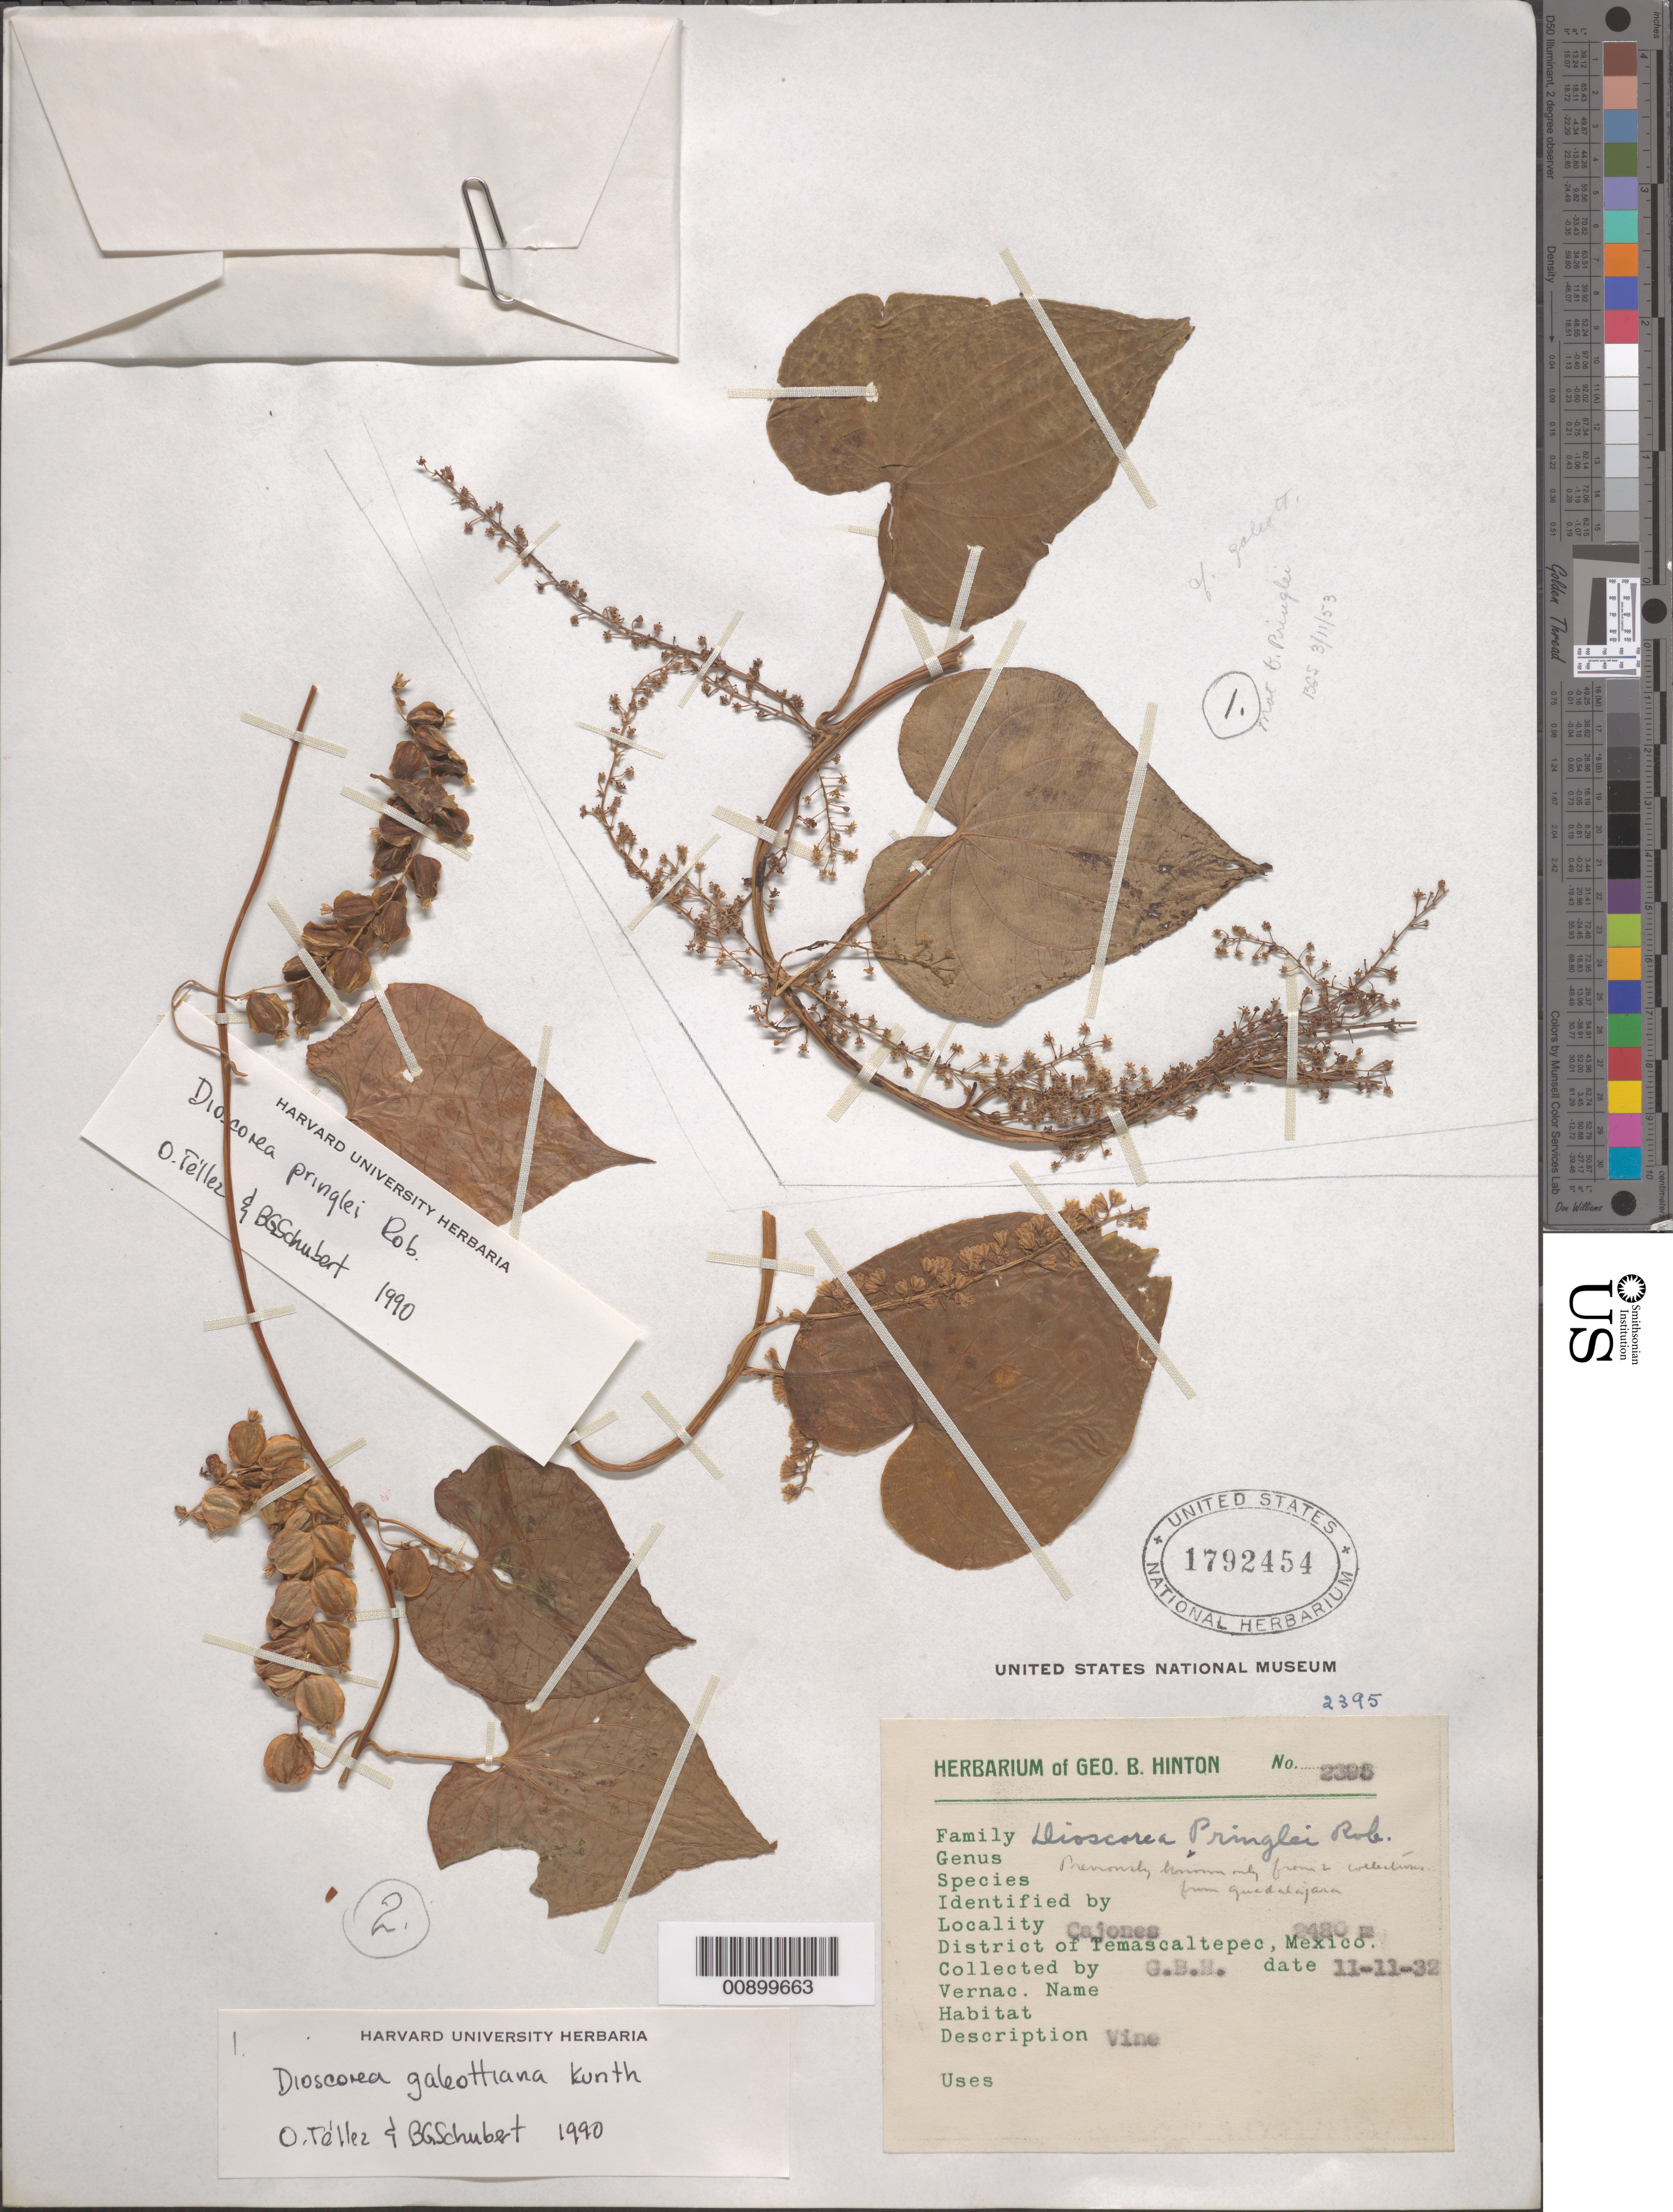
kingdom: Plantae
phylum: Tracheophyta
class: Liliopsida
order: Dioscoreales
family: Dioscoreaceae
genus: Dioscorea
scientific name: Dioscorea galeottiana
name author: Kunth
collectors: G. B. Hinton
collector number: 2395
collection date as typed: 11 Nov 1932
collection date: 1932-11-11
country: Mexico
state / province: México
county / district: Temascaltepec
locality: Cajones, District of Temascaltepec, State of México.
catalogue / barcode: US 1792454